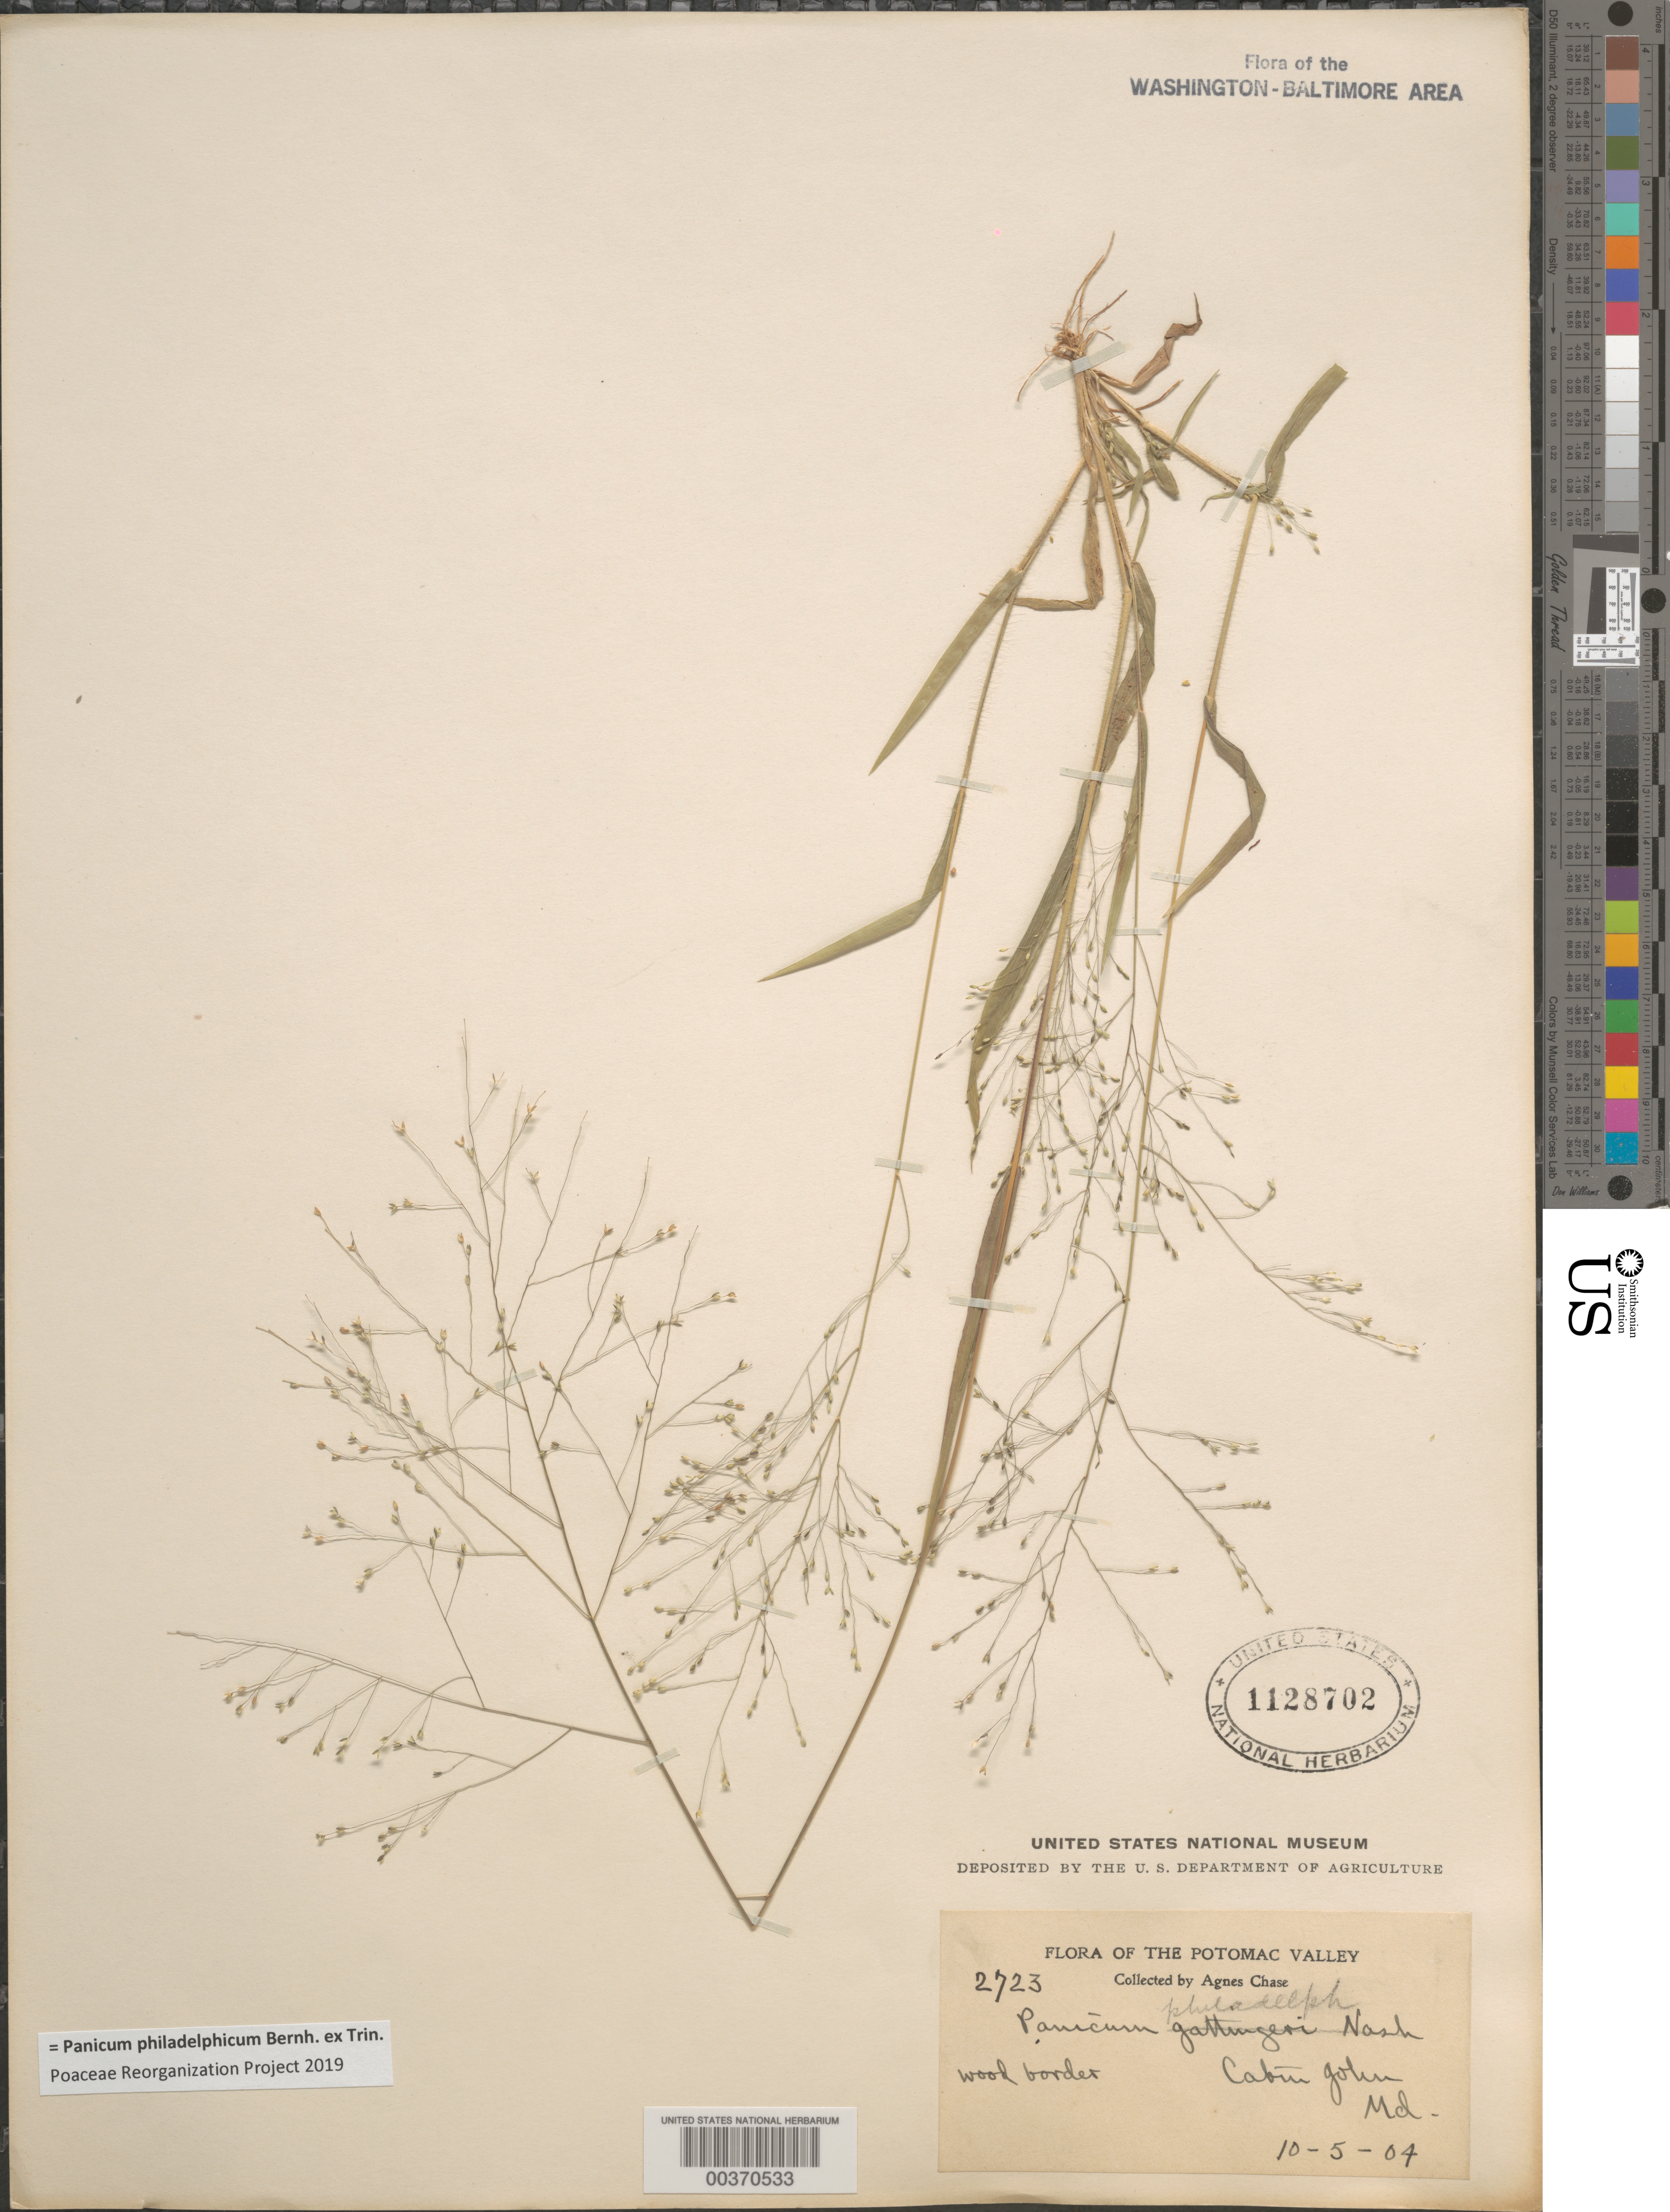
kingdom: Plantae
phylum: Tracheophyta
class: Liliopsida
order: Poales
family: Poaceae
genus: Panicum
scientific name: Panicum philadelphicum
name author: Bernh. ex Trin.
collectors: A. Chase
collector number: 2723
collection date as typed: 10 May 1904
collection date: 1904-05-10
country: United States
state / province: Maryland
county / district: Montgomery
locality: Cabin John C. & O. Canal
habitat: Wood border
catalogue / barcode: US 1128702